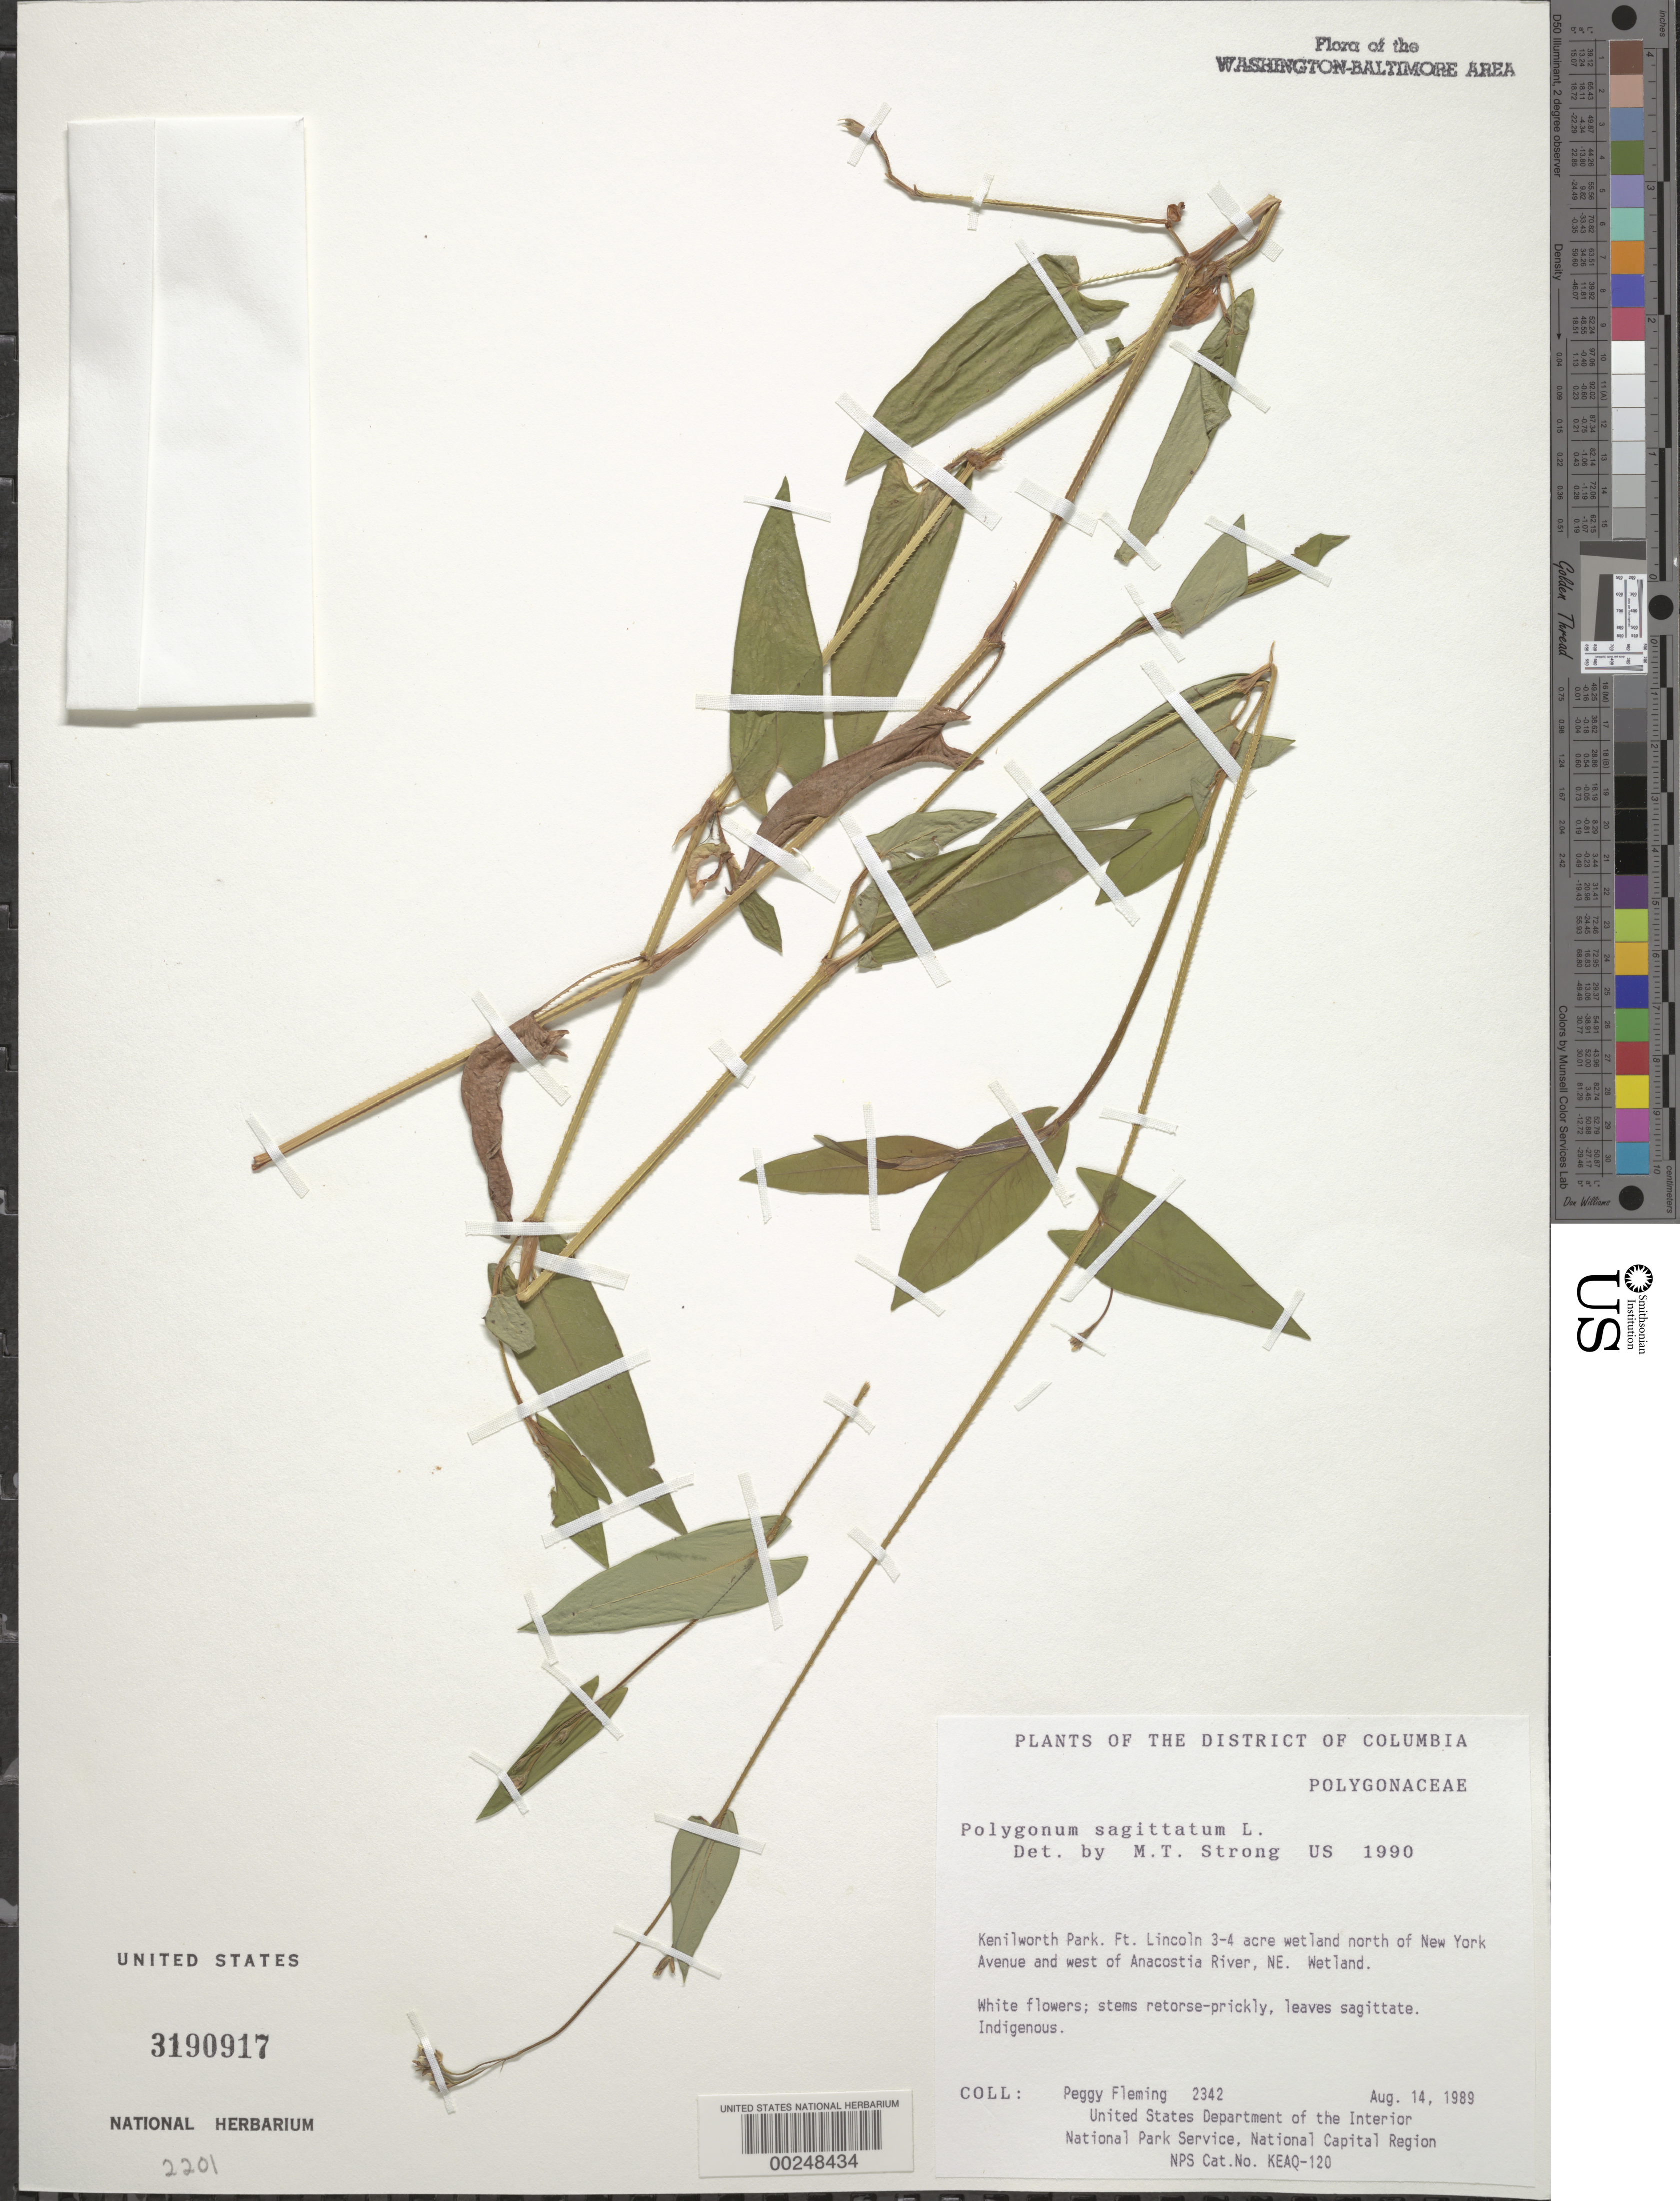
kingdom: Plantae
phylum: Tracheophyta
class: Magnoliopsida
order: Caryophyllales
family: Polygonaceae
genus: Persicaria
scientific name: Persicaria sagittata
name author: (L.) H. Gross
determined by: Atha, D. E.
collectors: P. Fleming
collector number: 2342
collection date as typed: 14 Aug 1989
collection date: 1989-08-14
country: United States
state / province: District of Columbia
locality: Kenilworth Park, Ft Lincoln N of New York Ave, W of Anacostia River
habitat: Wetland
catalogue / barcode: US 3190917